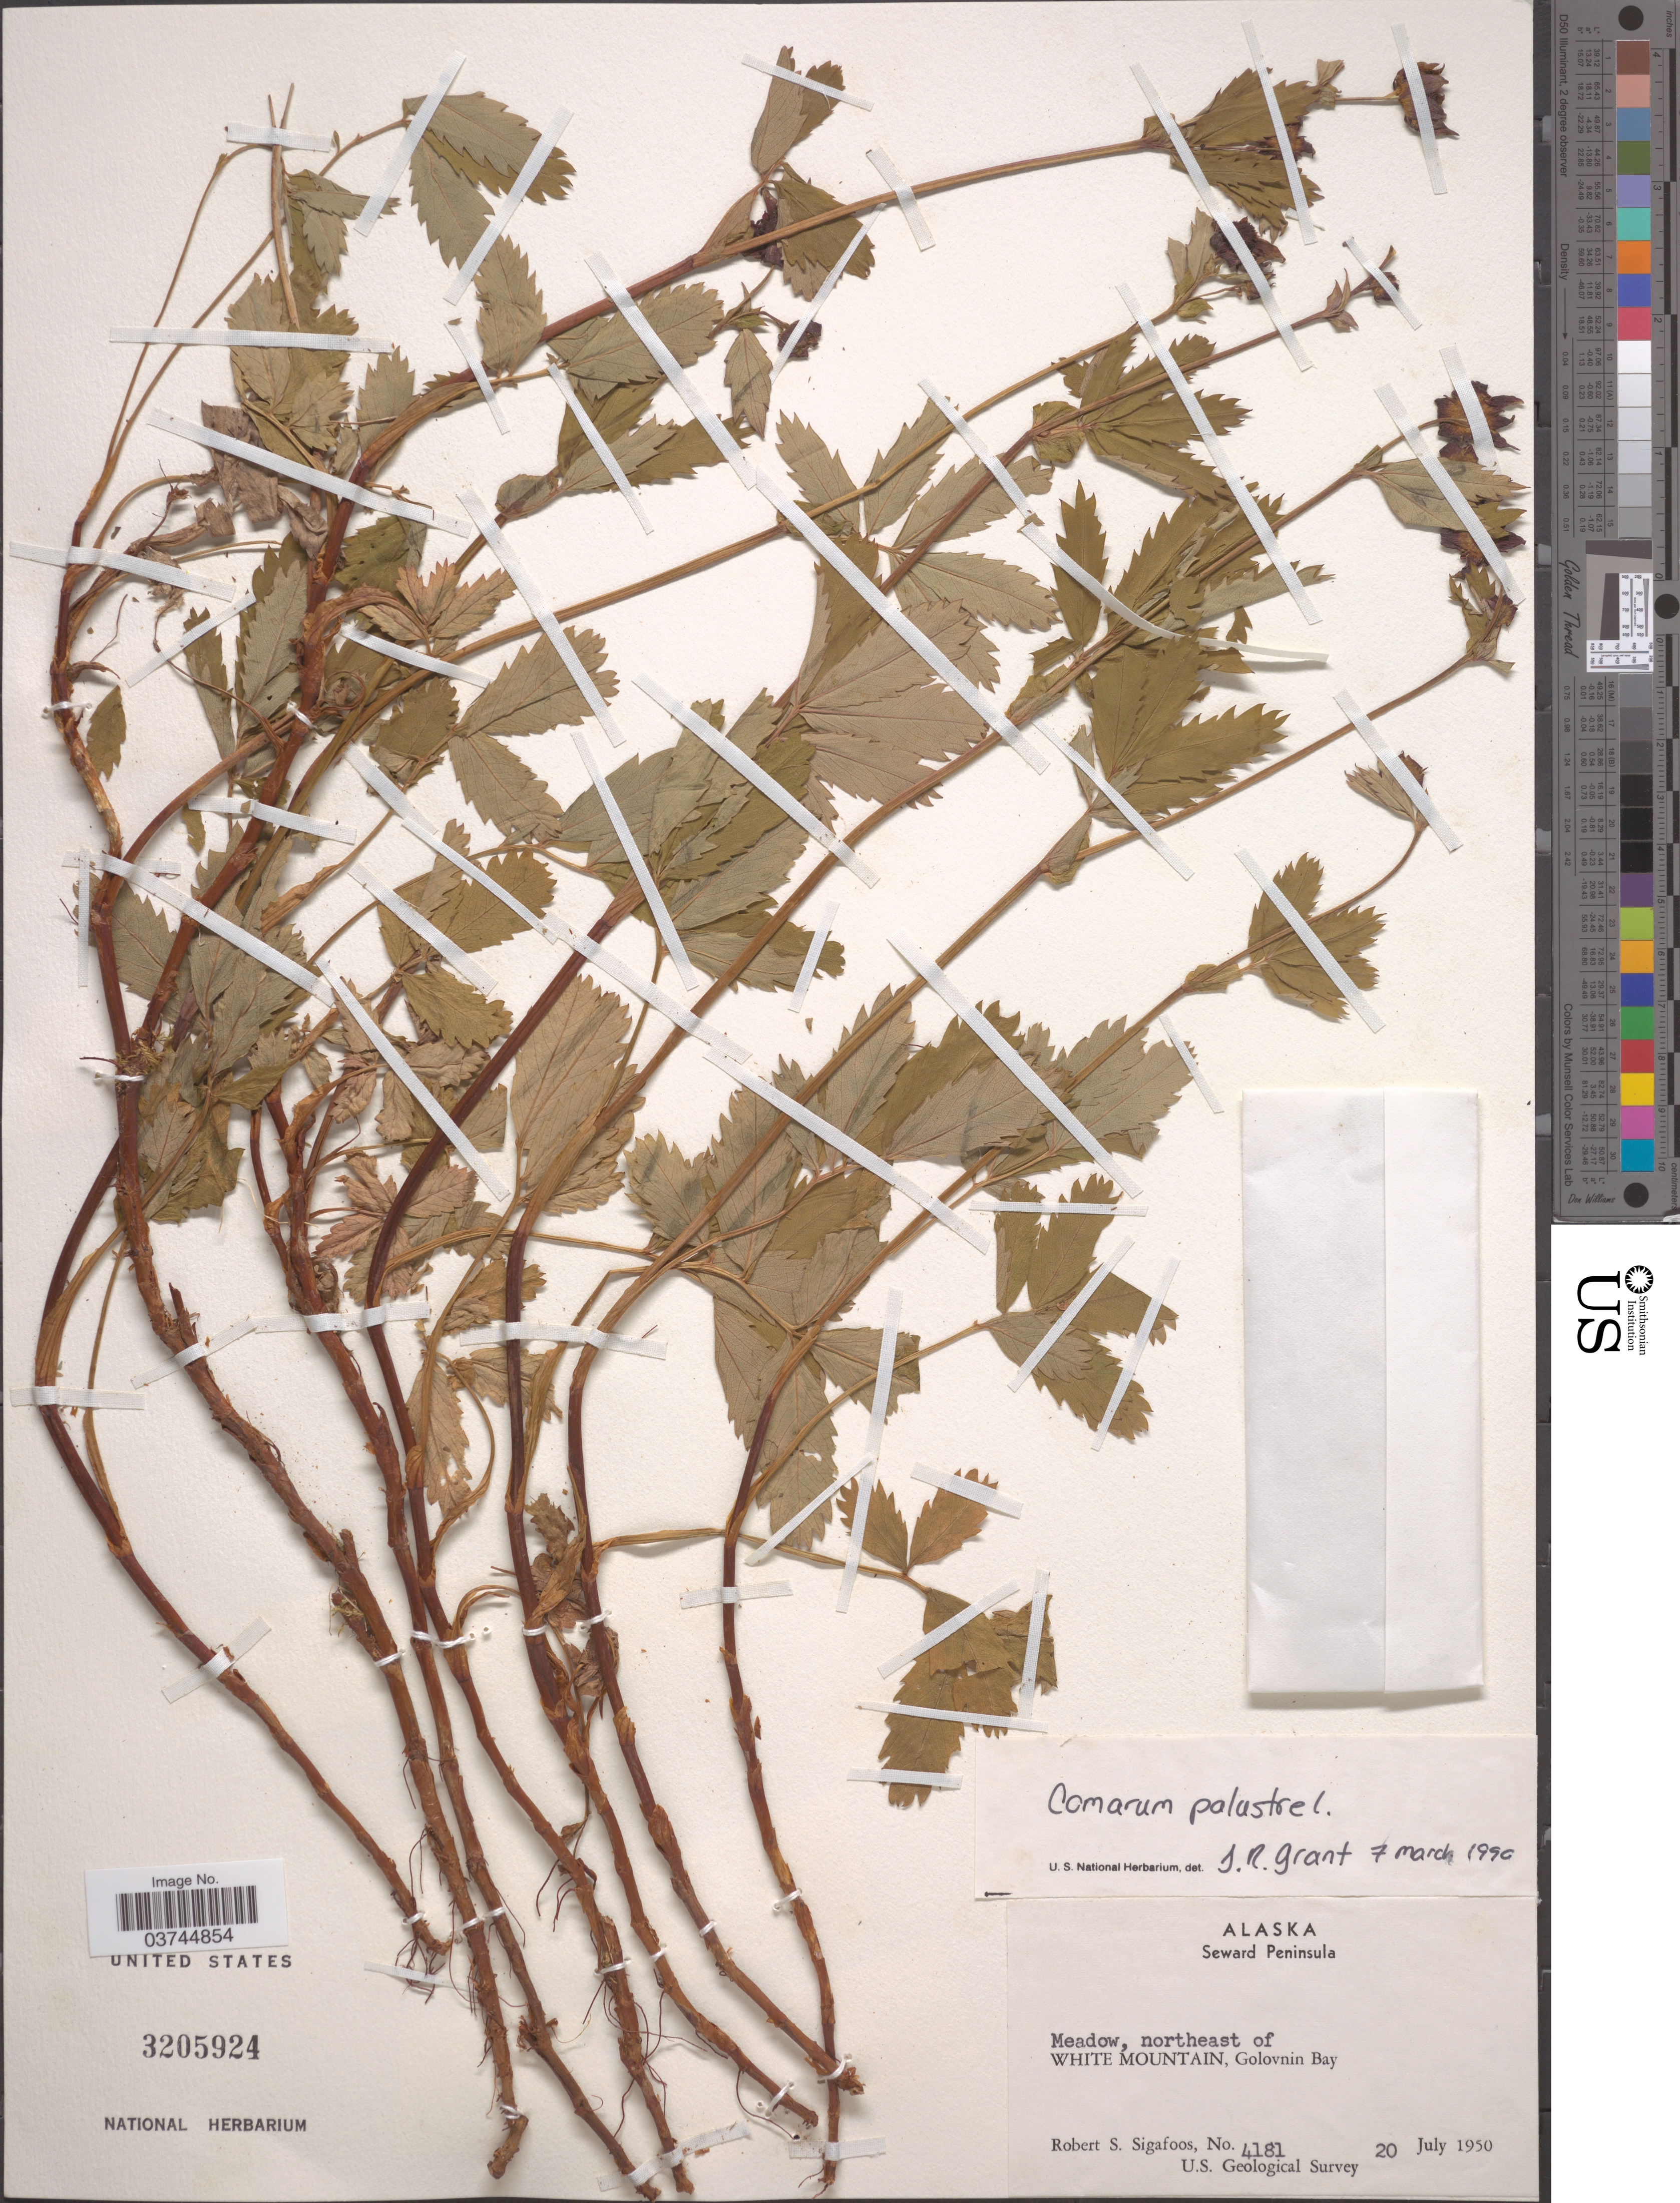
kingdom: Plantae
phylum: Tracheophyta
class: Magnoliopsida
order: Rosales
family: Rosaceae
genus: Comarum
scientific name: Comarum palustre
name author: L.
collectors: R. Sigafoos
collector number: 4181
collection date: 1950-07-20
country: United States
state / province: Alaska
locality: Seward Peninsula. Meadow, northeast of White Mountain, Golovnin Bay.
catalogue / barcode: US 3205924